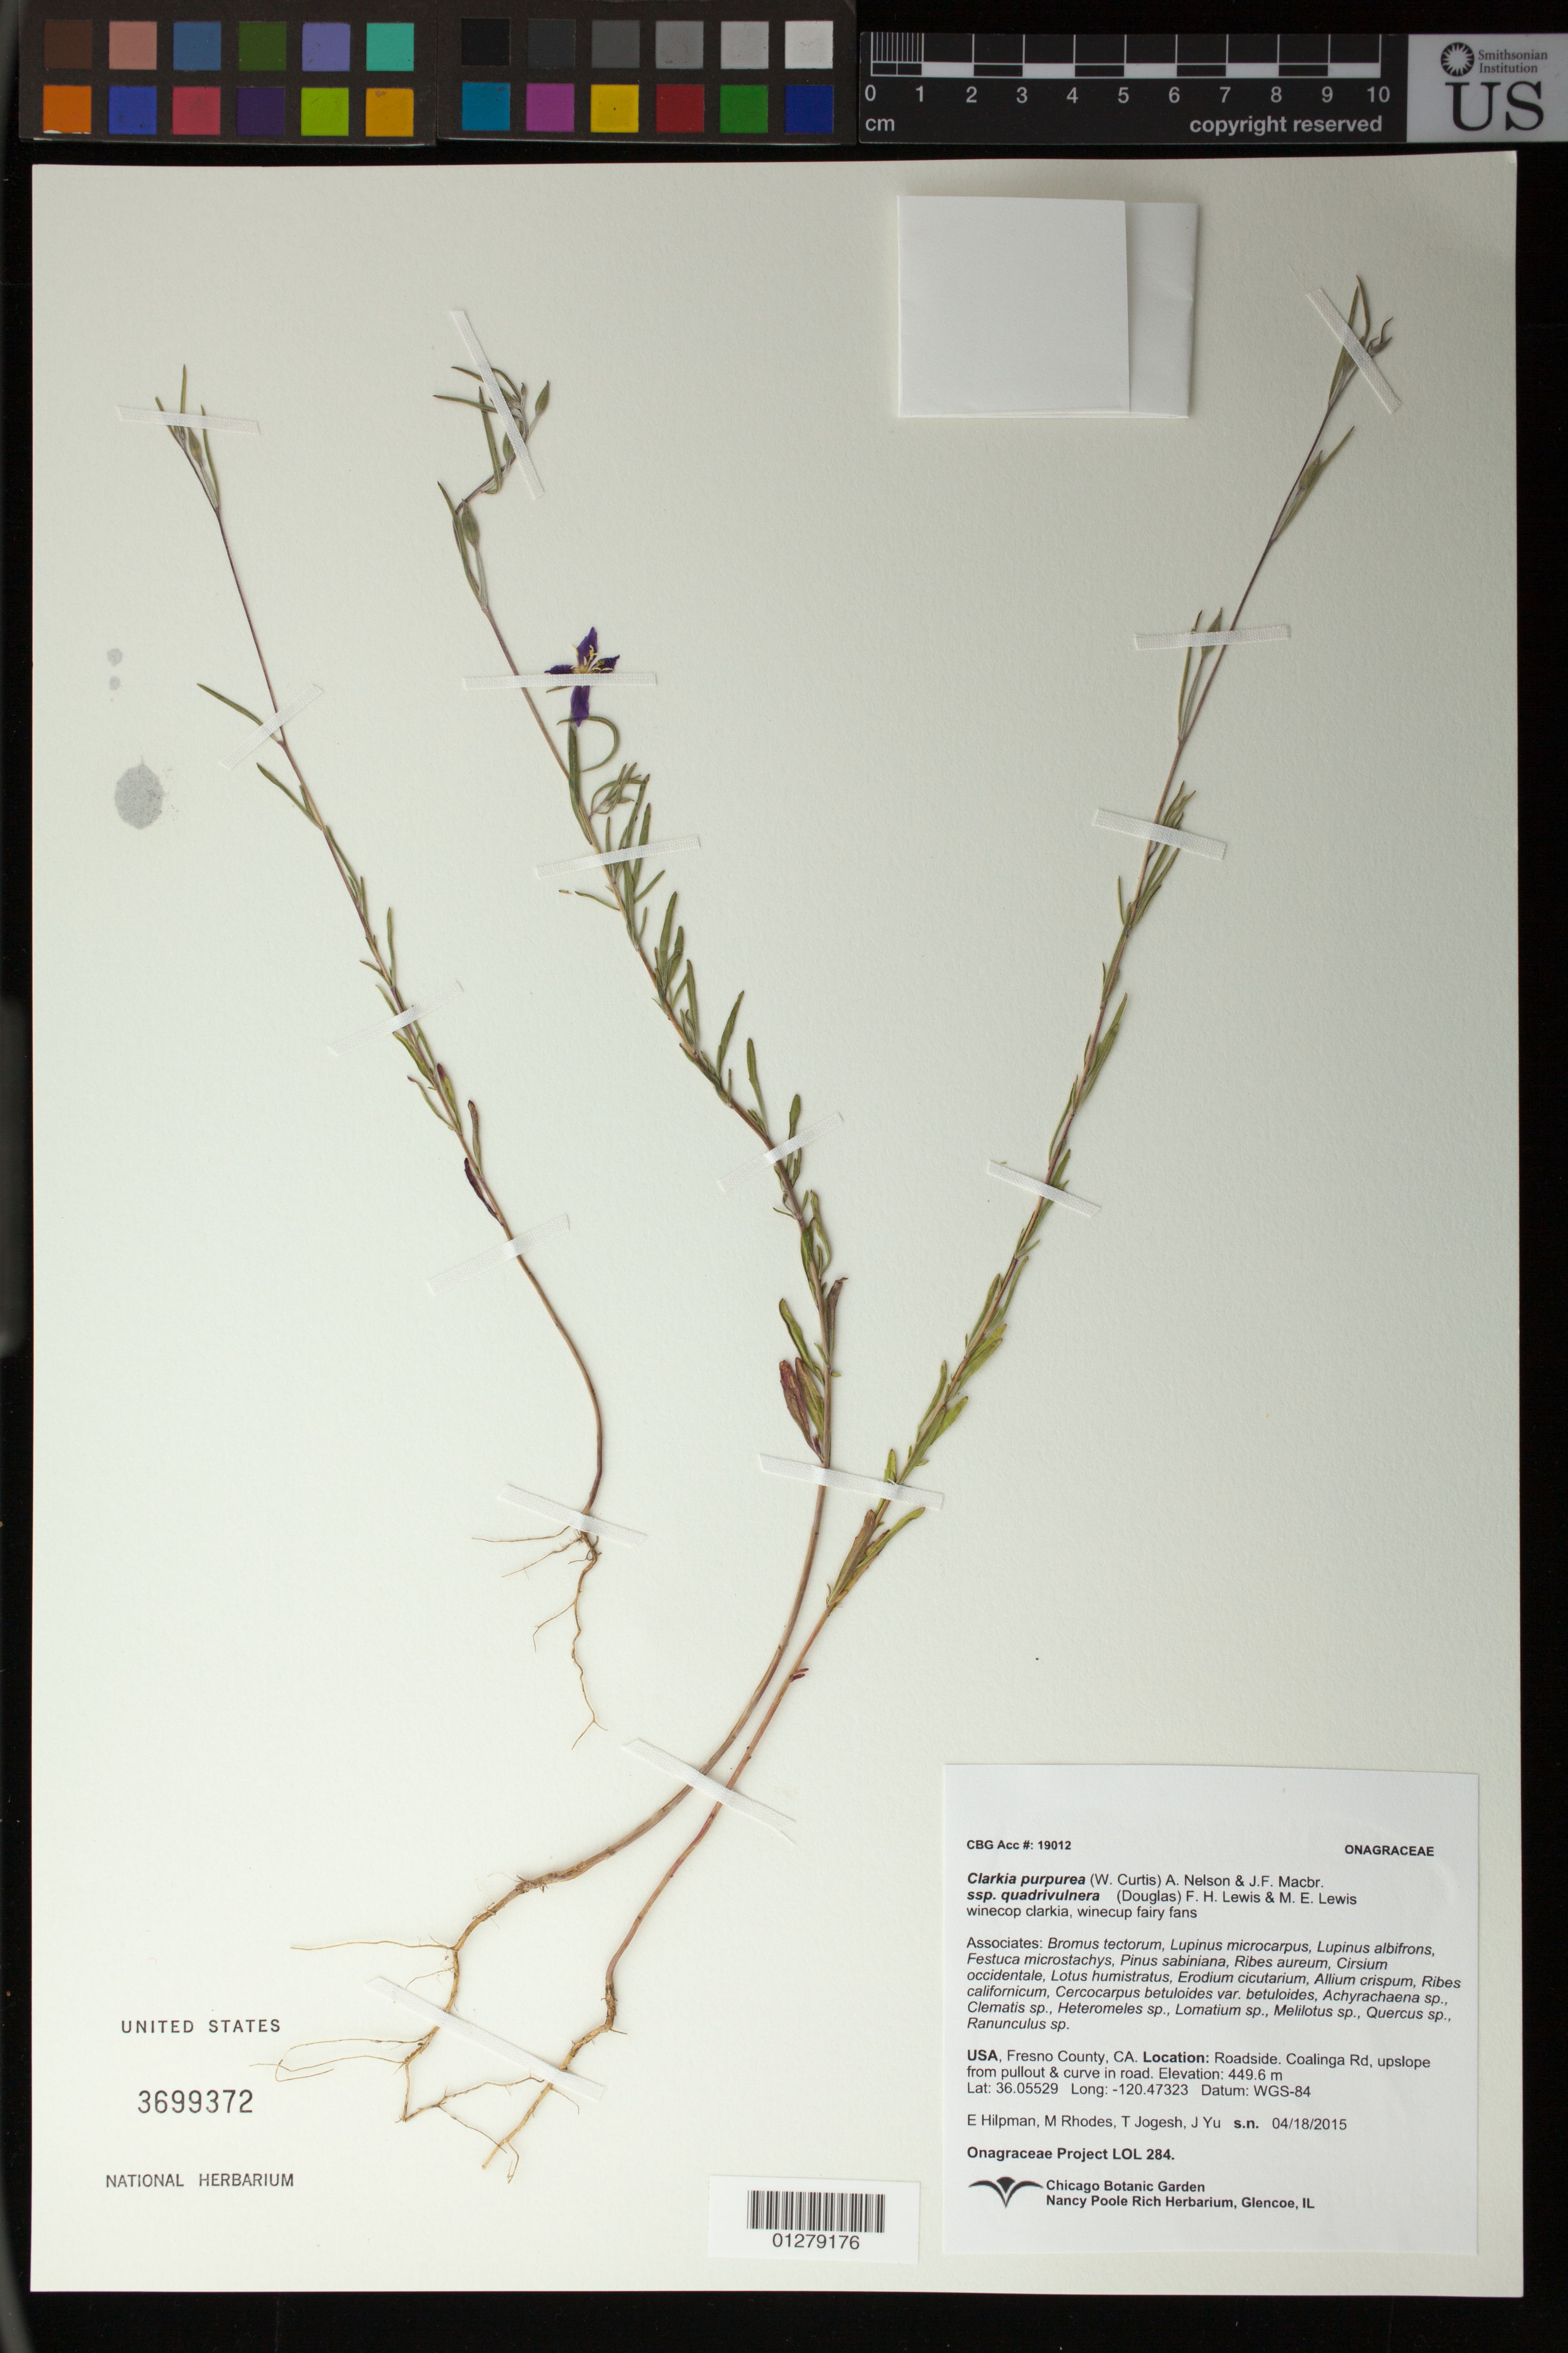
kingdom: Plantae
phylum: Tracheophyta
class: Magnoliopsida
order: Myrtales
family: Onagraceae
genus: Clarkia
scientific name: Clarkia purpurea subsp. quadrivulnera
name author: (Douglas) H.F. Lewis & M.R. Lewis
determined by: Wagner, W. L., (BOT), Smithsonian Institution - National Museum of Natural History (UNITED STATES)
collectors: E. Hilpman, M. Rhodes, T. Jojesh & J. Yu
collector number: LOL 284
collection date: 2015-04-18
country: United States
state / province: California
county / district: Monterey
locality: Along Parkfield-Coalinga Rd. 10km south of Hwy 198, growing in small patch on roadcut.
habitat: Roadcut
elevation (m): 861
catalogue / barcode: US 3699372